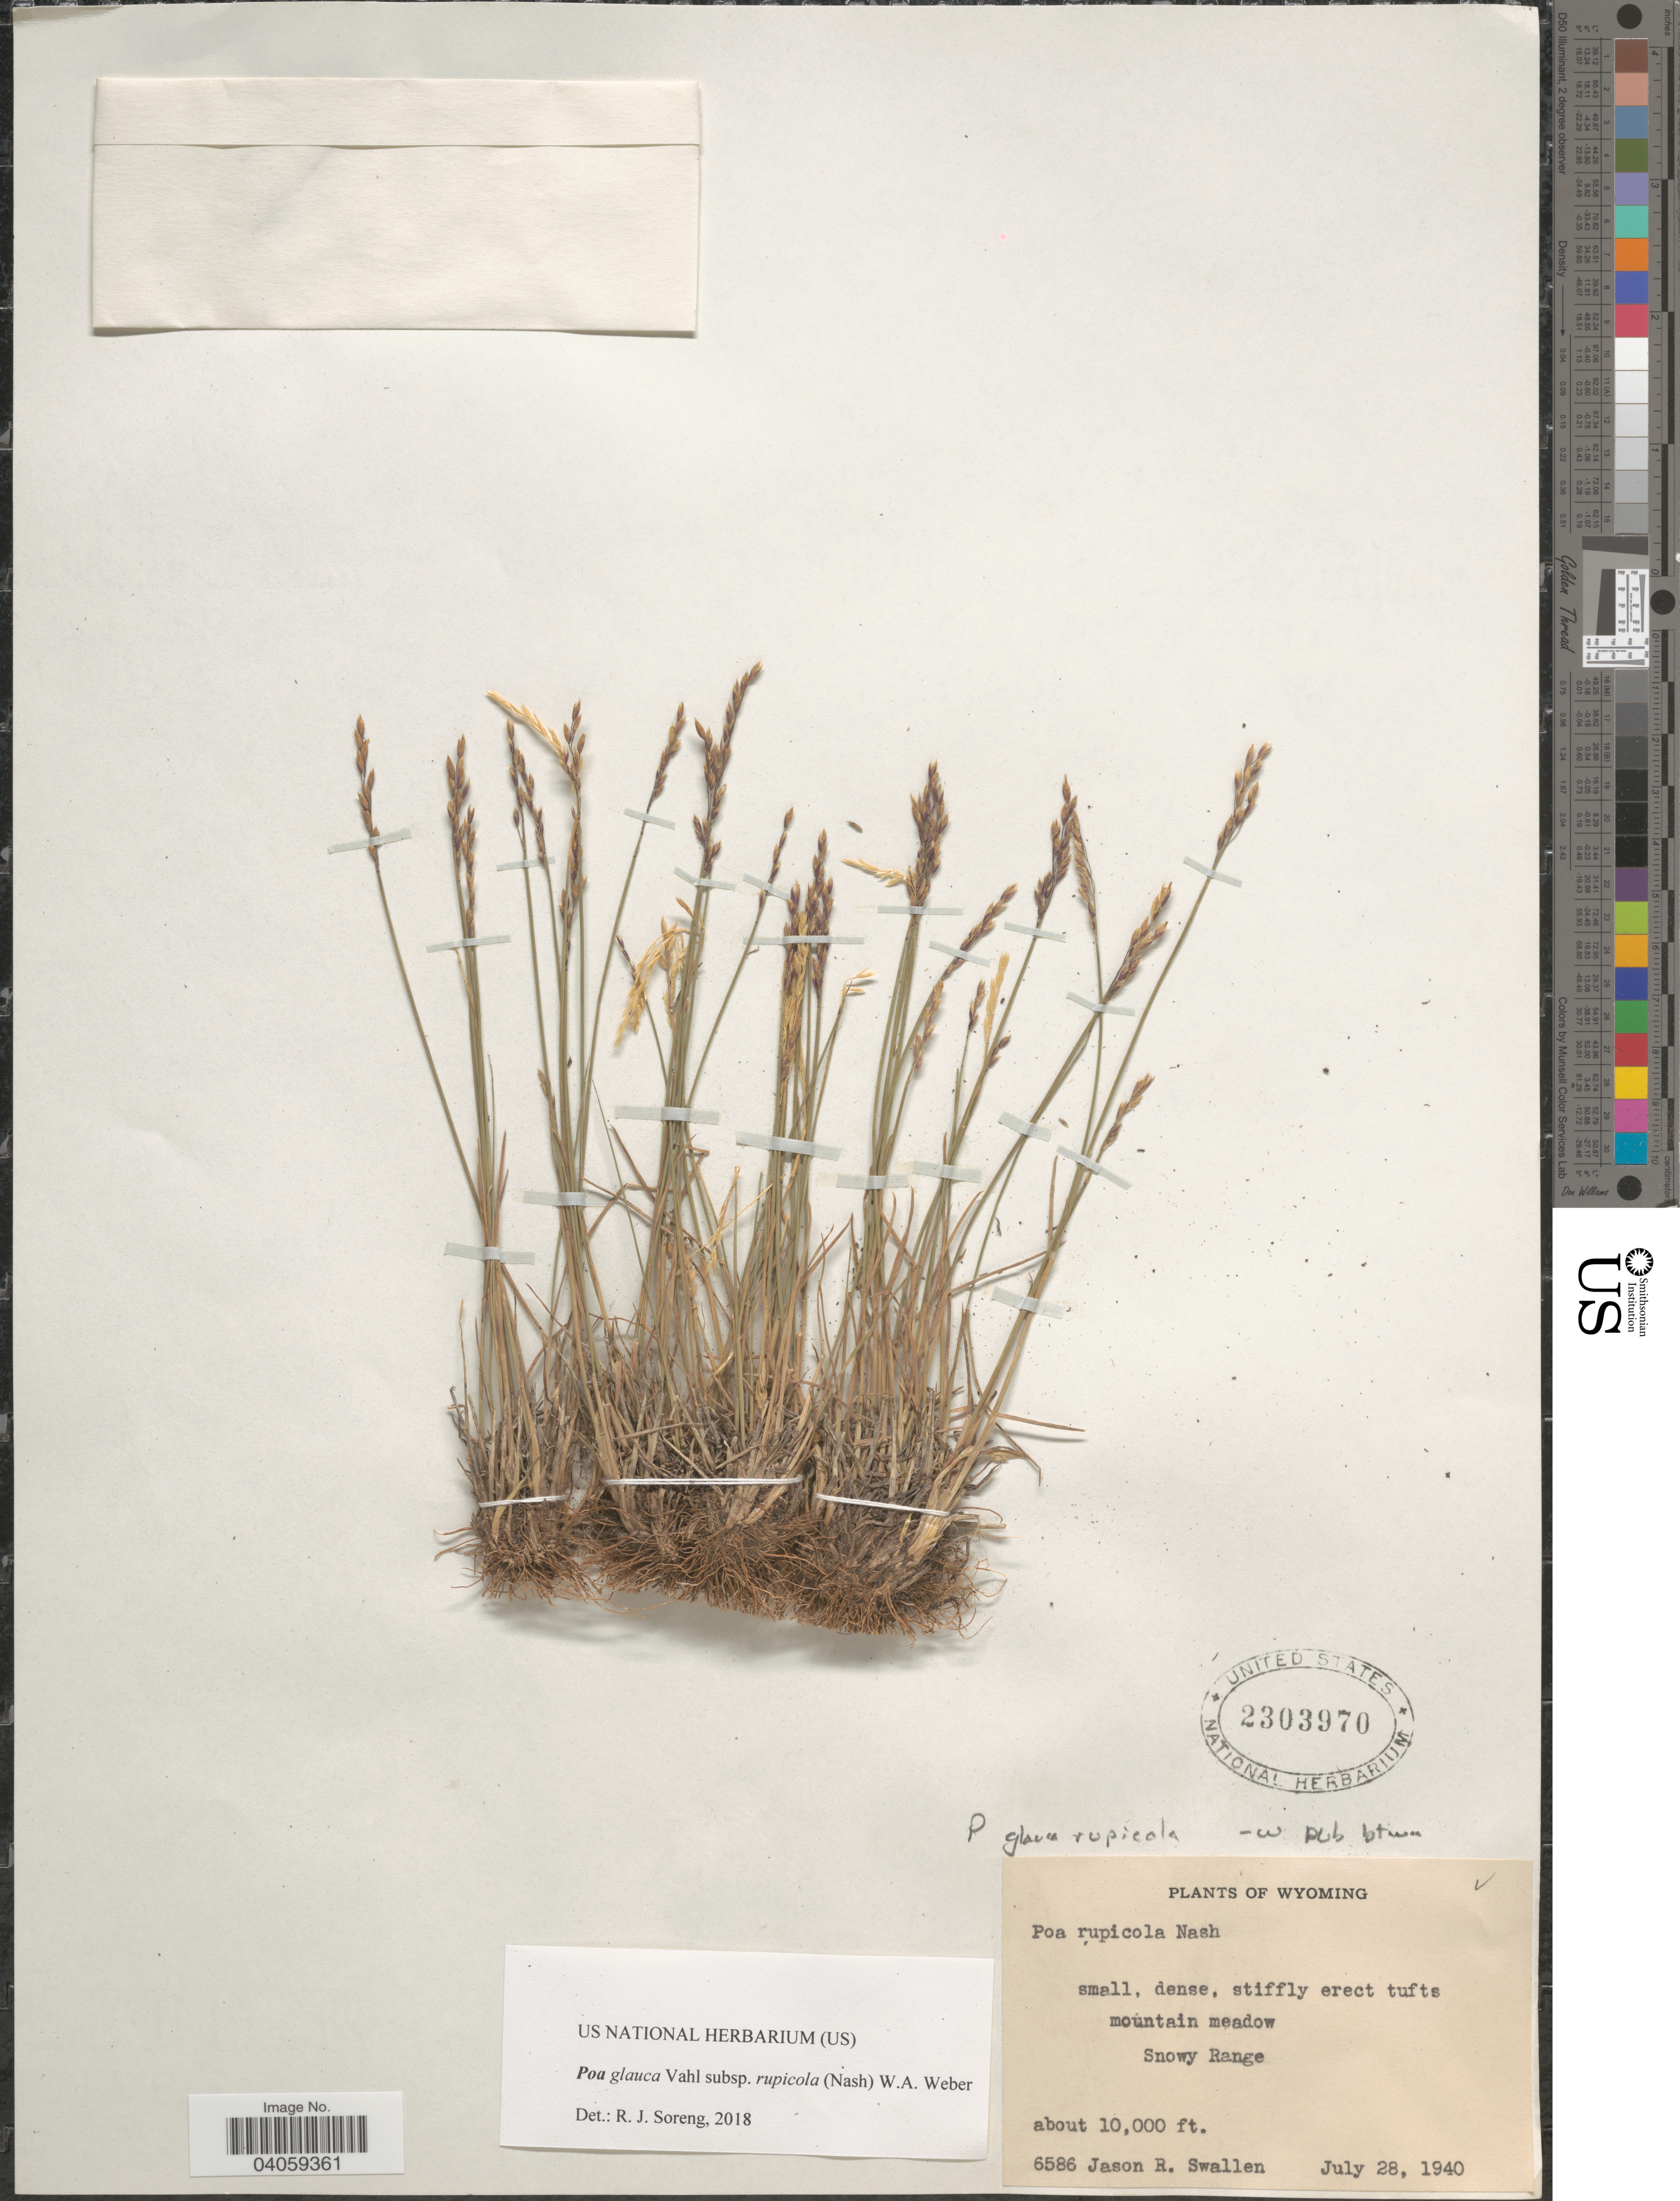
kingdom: Plantae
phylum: Tracheophyta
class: Liliopsida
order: Poales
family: Poaceae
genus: Poa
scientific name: Poa glauca subsp. rupicola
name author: (Nash) W.A. Weber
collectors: J. R. Swallen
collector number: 6586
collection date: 1940-07-28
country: United States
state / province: Wyoming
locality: Mountain meadow, Snowy Range.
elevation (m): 3048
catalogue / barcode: US 2303970